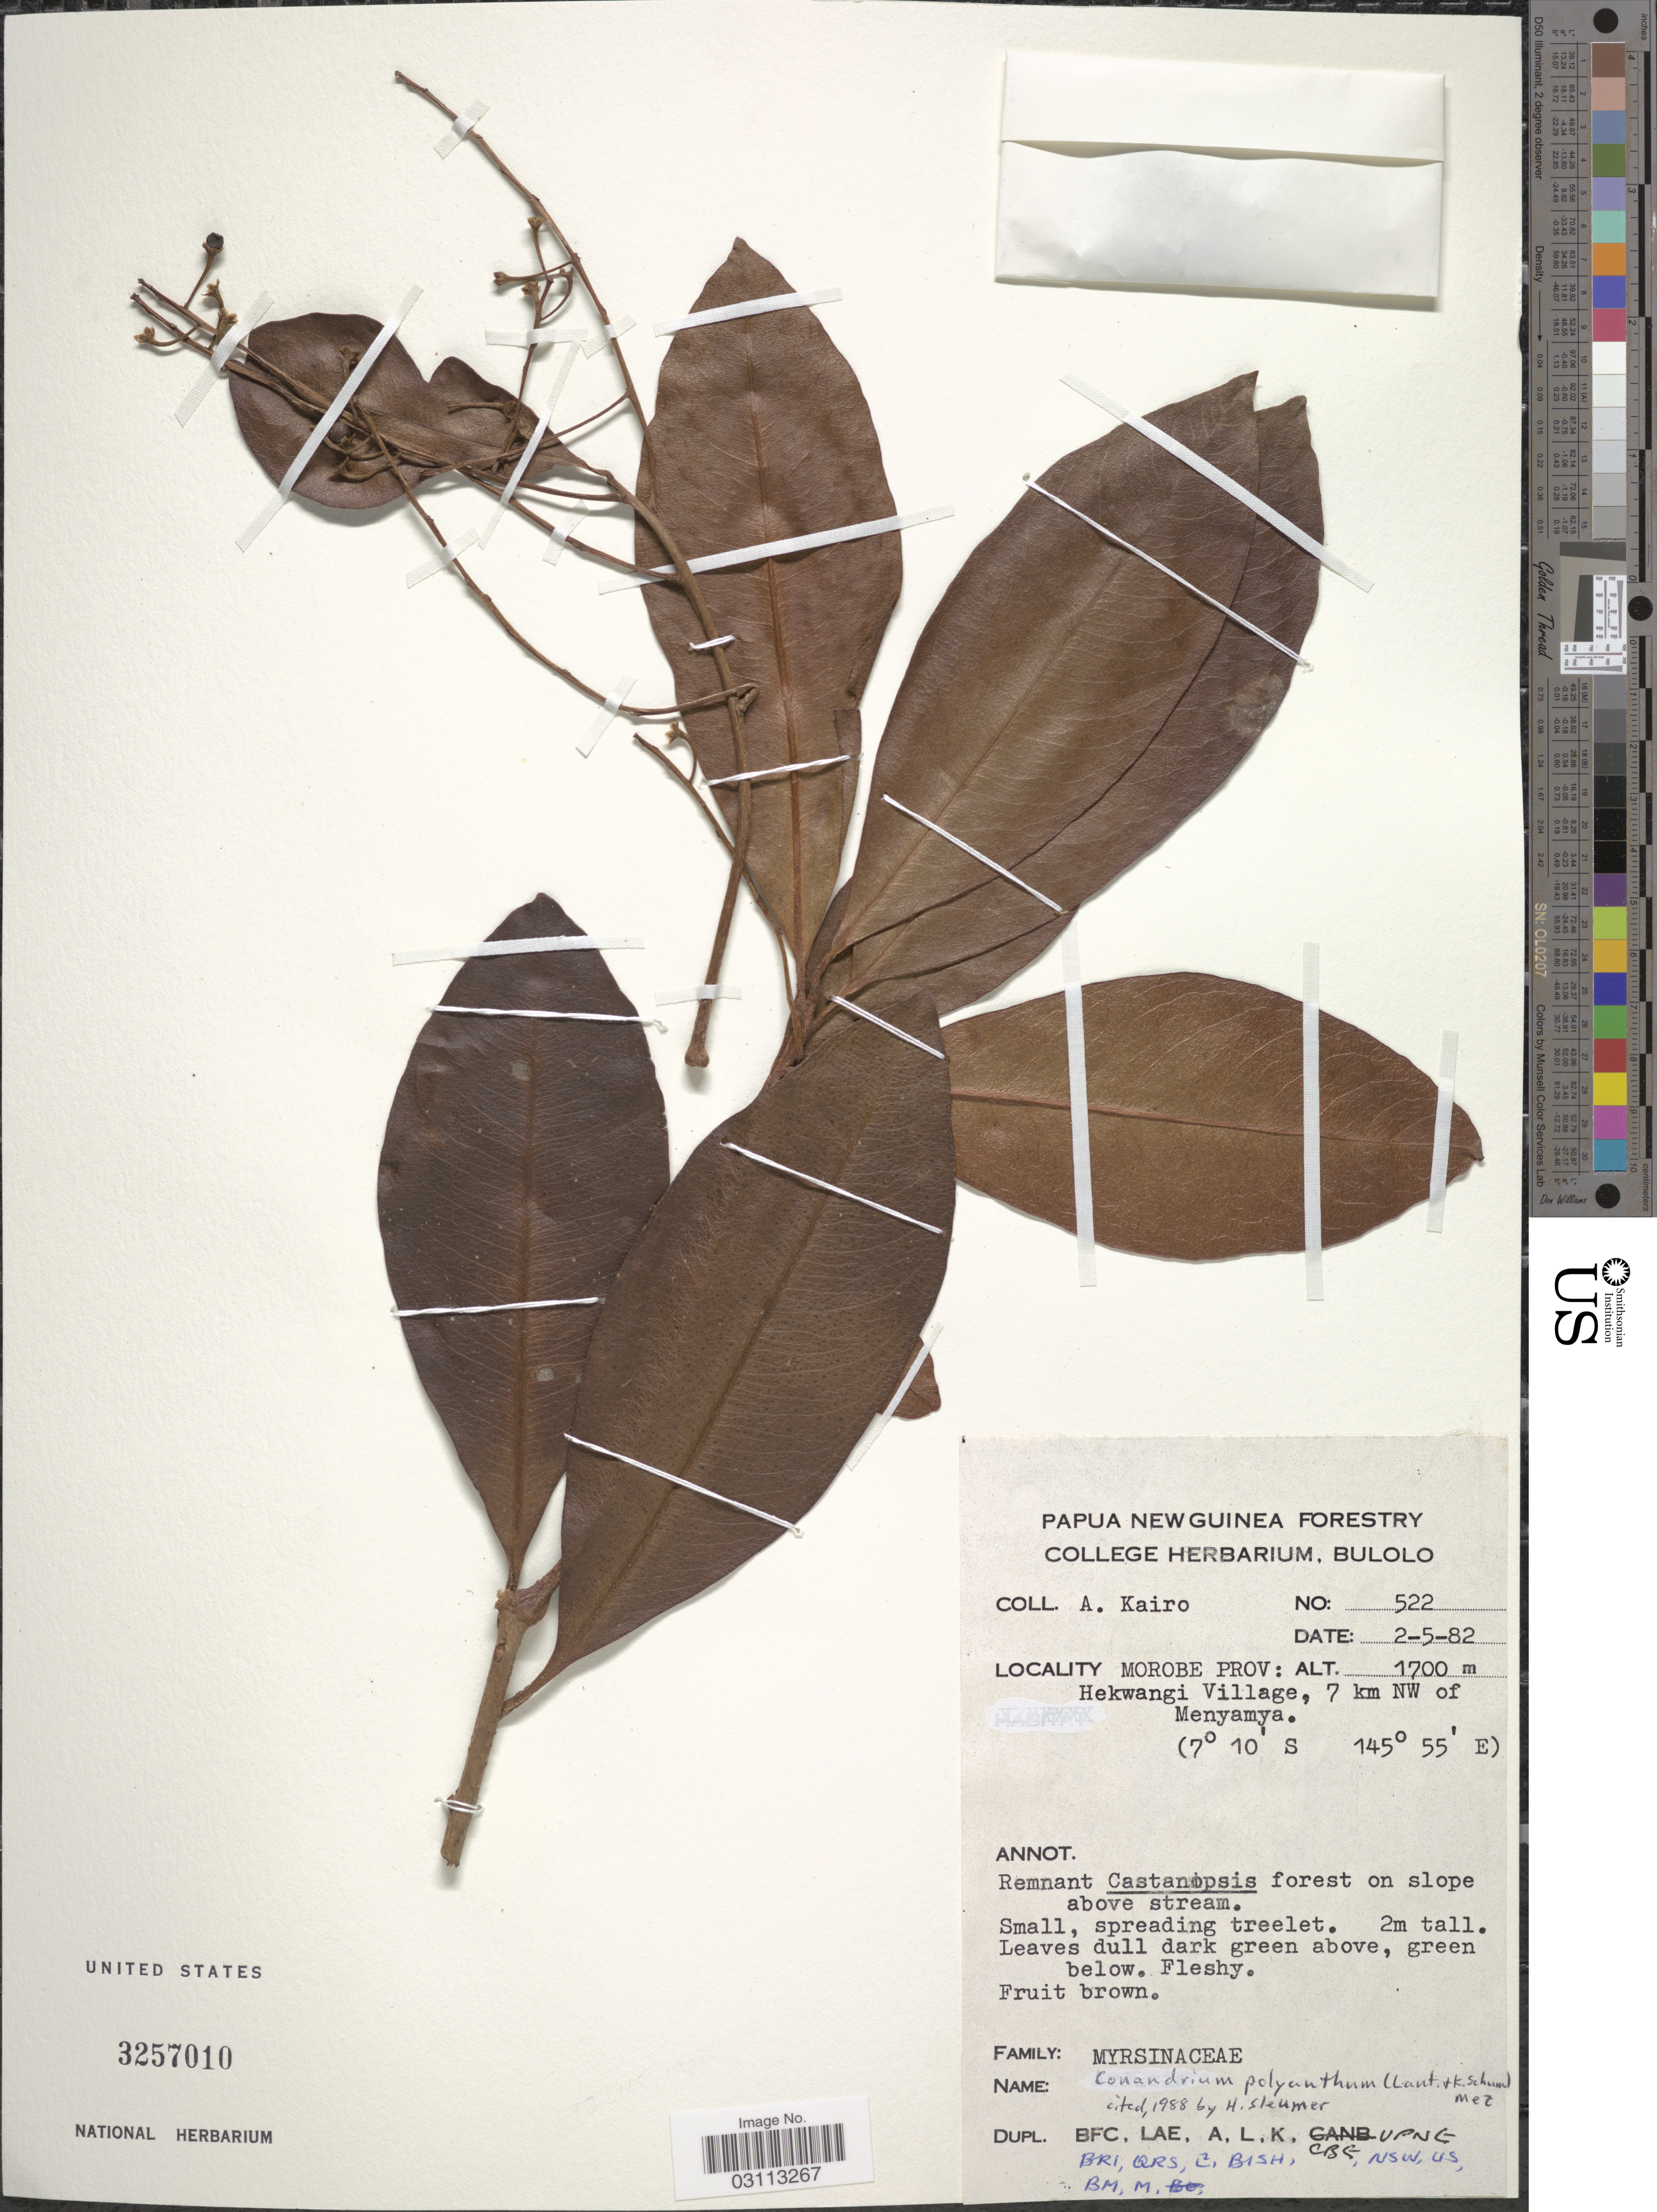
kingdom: Plantae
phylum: Tracheophyta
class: Magnoliopsida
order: Ericales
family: Primulaceae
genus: Conandrium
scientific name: Conandrium polyanthum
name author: (Lauterb. & K. Schum.) Mez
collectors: A. Kairo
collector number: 522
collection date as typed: Transcribed d/m/y: 2/5/82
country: Papua New Guinea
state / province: Morobe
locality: Morobe Prov: Hekwangi Village, 7 km NW of Menyamya.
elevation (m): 1700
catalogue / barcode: US 3257010